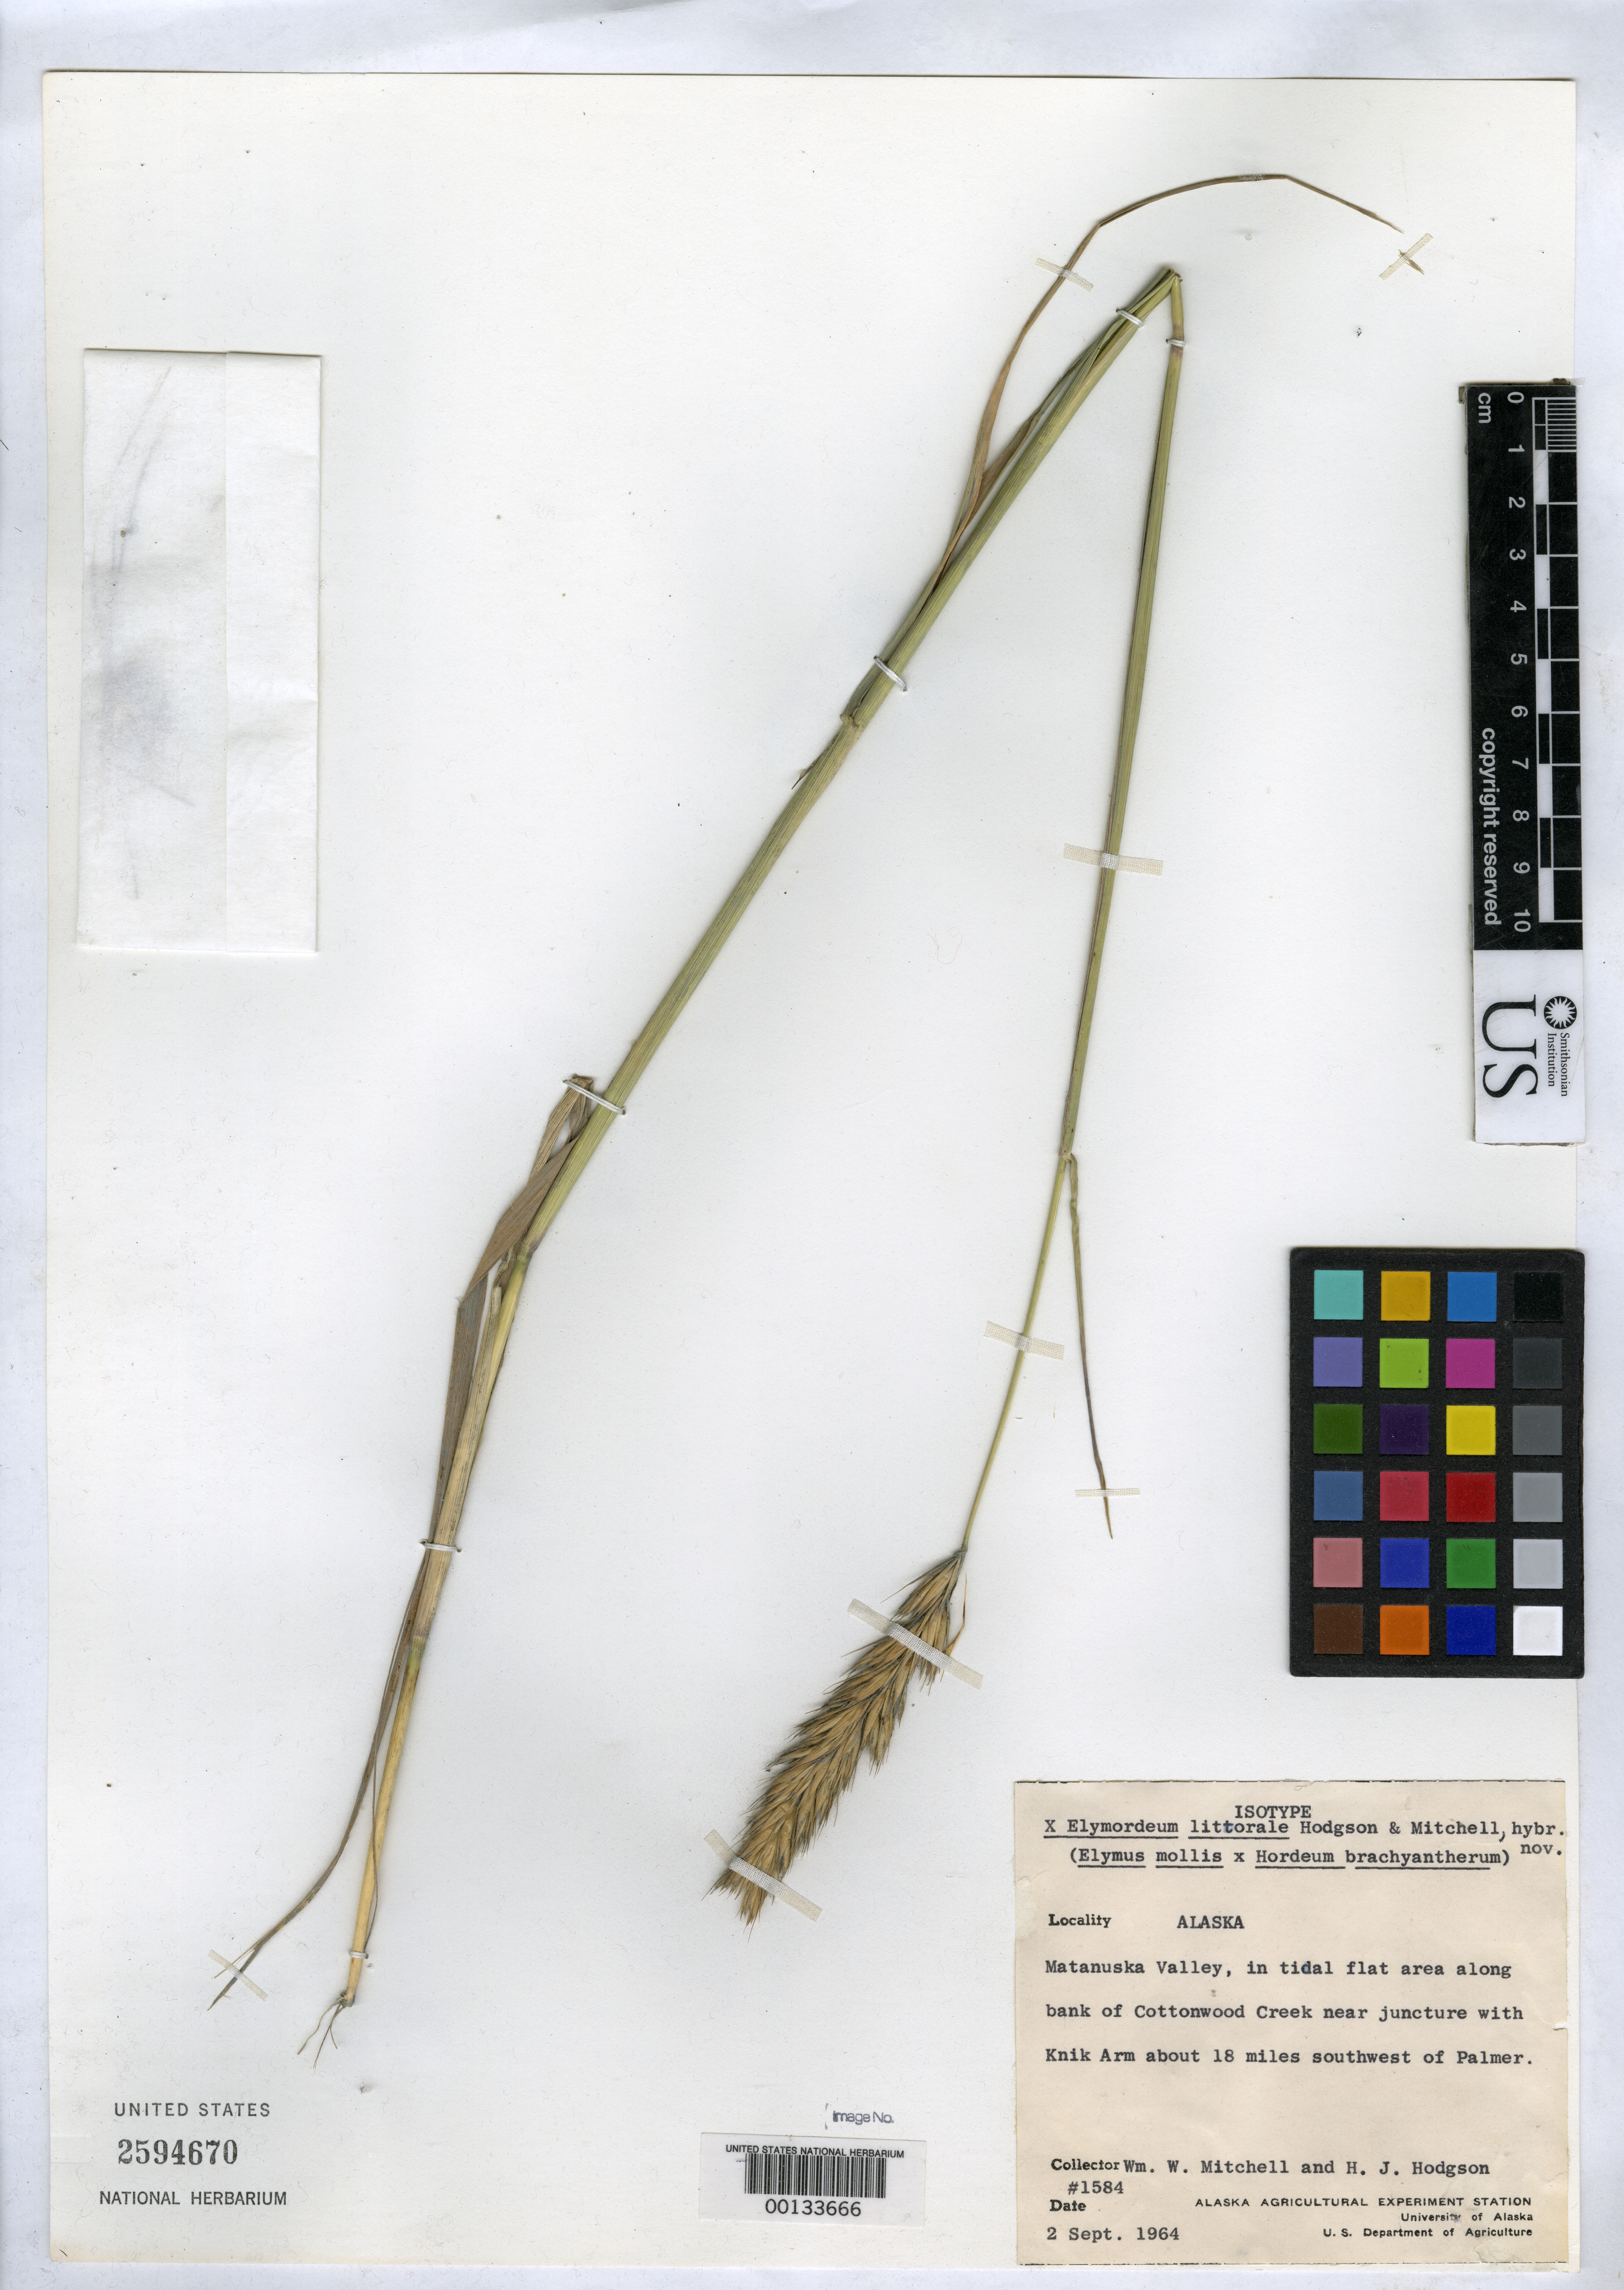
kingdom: Plantae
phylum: Tracheophyta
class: Liliopsida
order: Poales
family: Poaceae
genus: Elymordeum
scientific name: x Elymordeum littorale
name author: H.J. Hodgs. & W.W. Mitch.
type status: Isotype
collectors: W. Mitchell & H. J. Hodgson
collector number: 1584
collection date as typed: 02 Sep 1964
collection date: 1964-09-02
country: United States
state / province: Alaska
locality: Matanuska valley, along bank of Cottonwood creek near junction with Knik Arm, 18 mi. SW of Palmer, Matanuska-Susitna.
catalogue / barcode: US 2594670